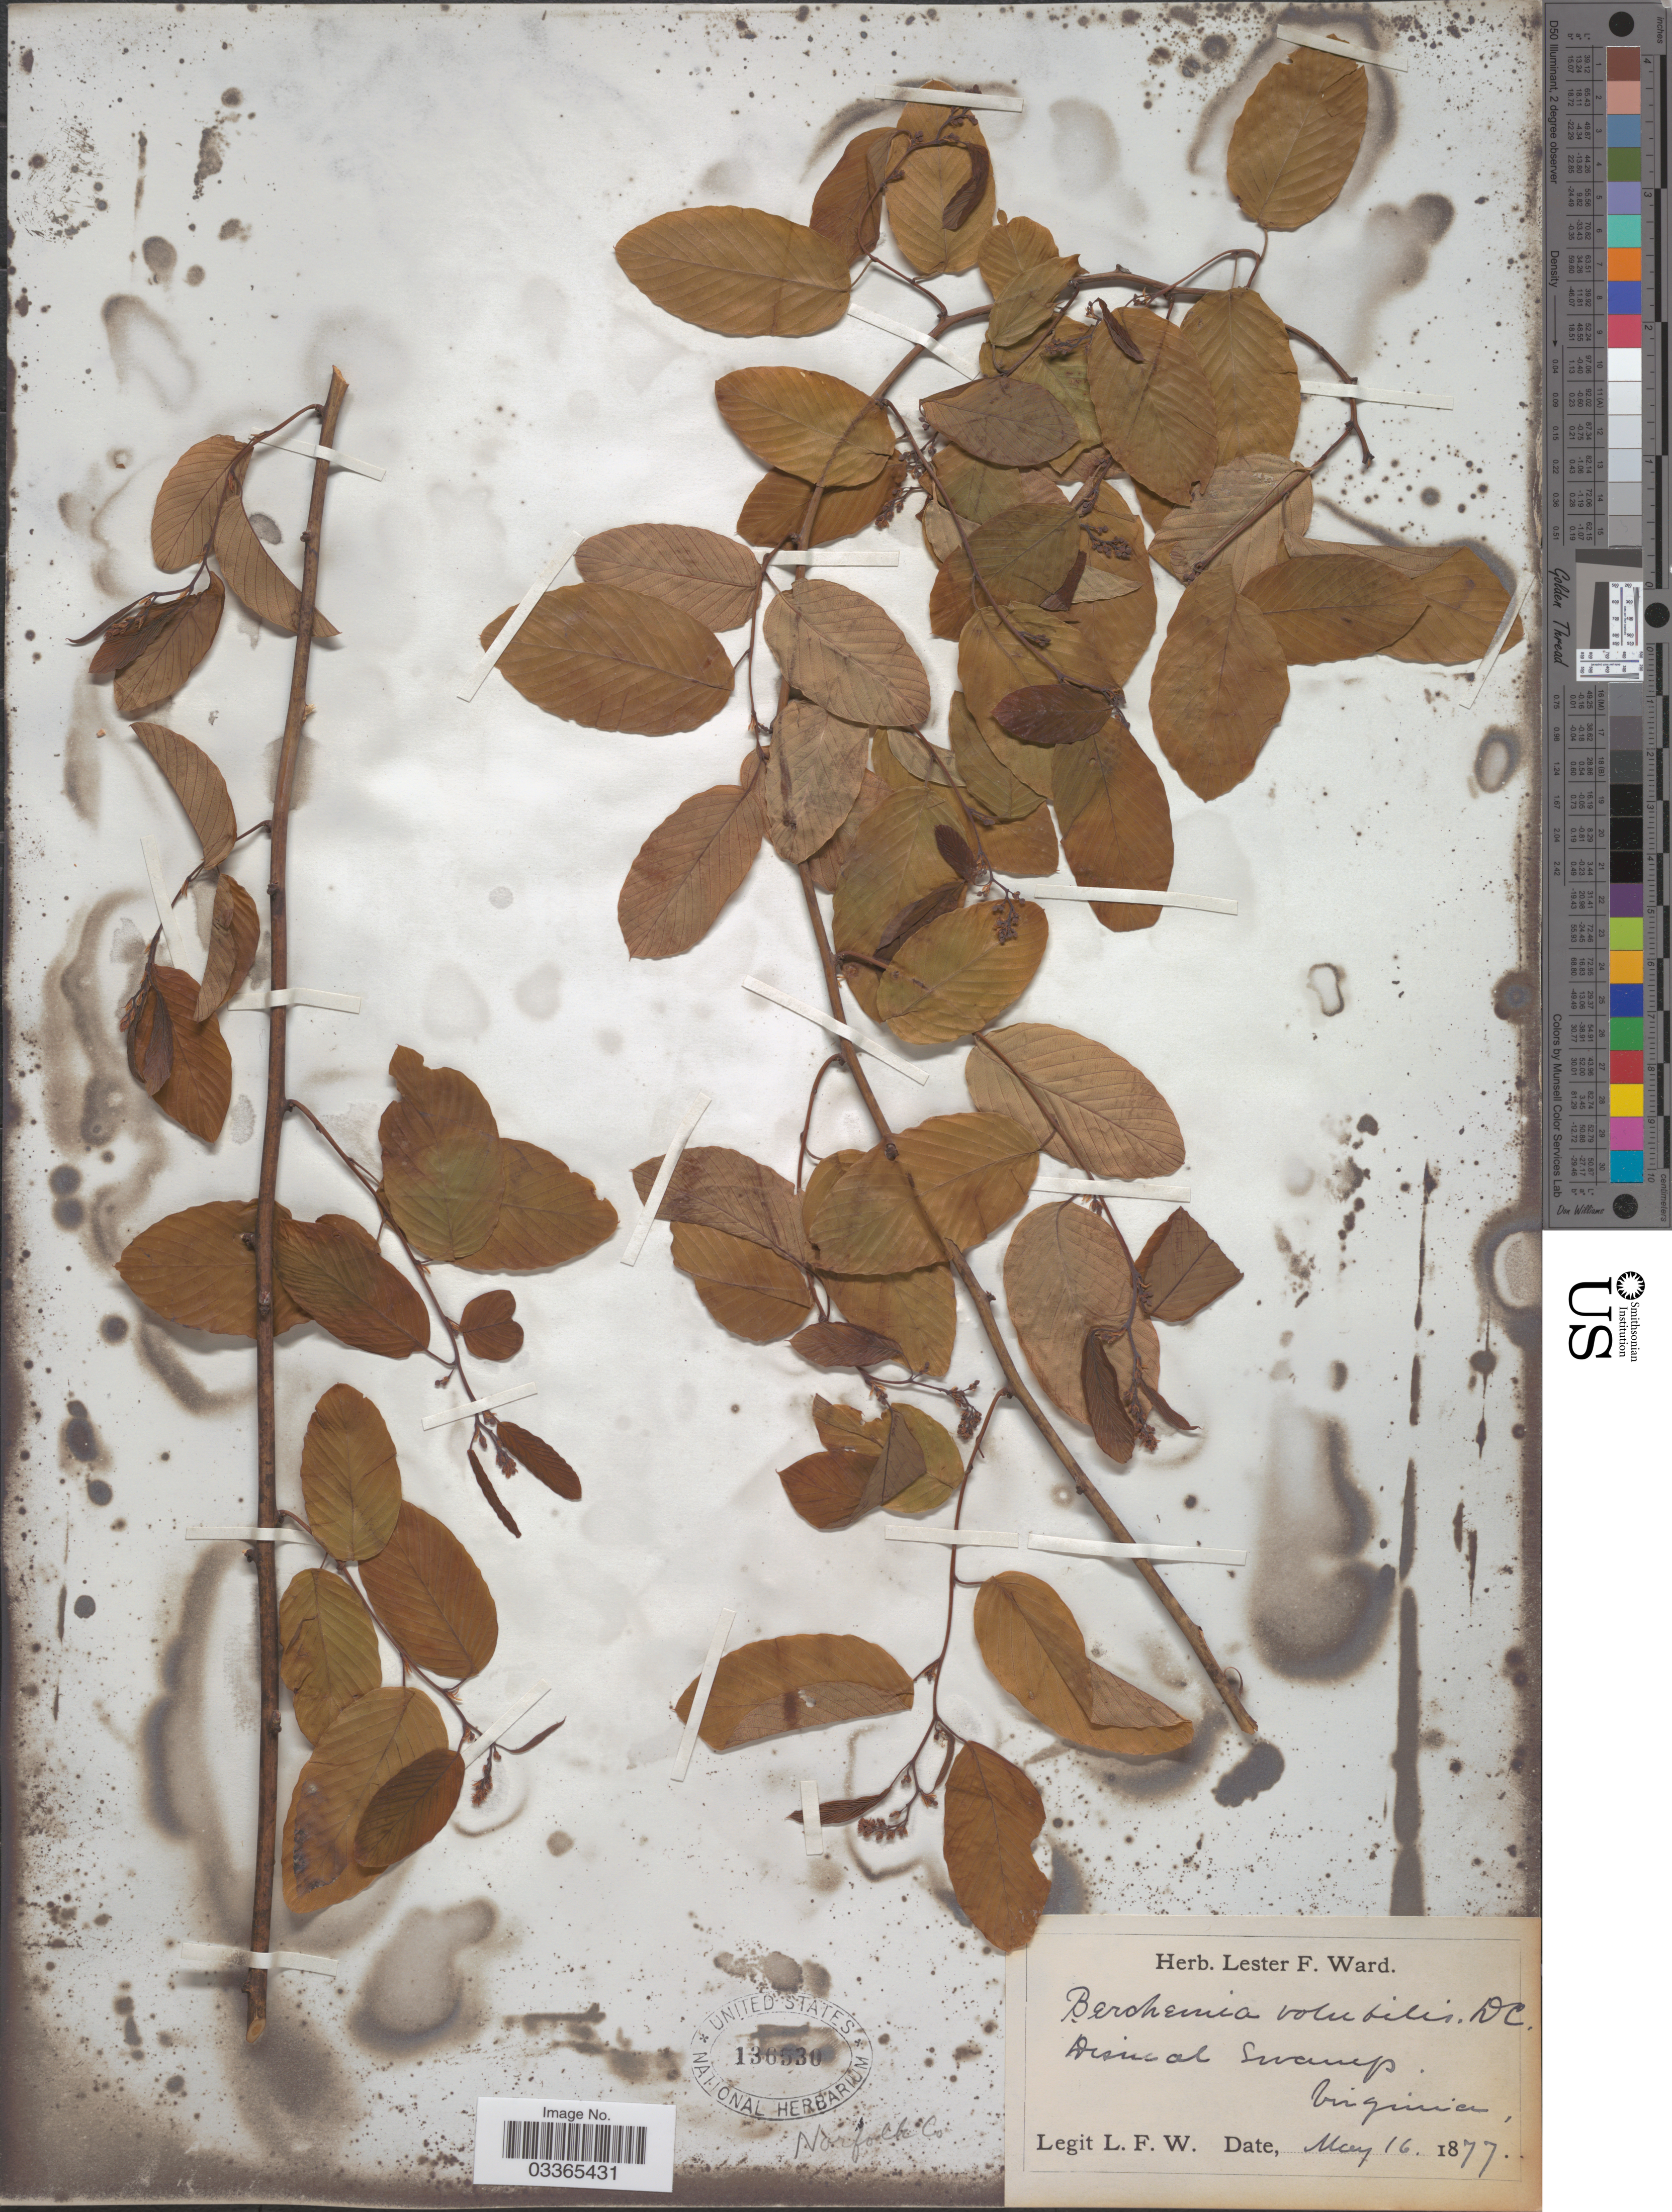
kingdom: Plantae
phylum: Tracheophyta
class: Magnoliopsida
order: Rosales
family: Rhamnaceae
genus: Berchemia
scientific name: Berchemia scandens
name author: (Hill) K. Koch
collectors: L. F. Ward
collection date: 1877-05-16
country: United States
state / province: Virginia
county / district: City of Norfolk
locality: Dismal Swamp. Norfolk Co.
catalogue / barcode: US 136530